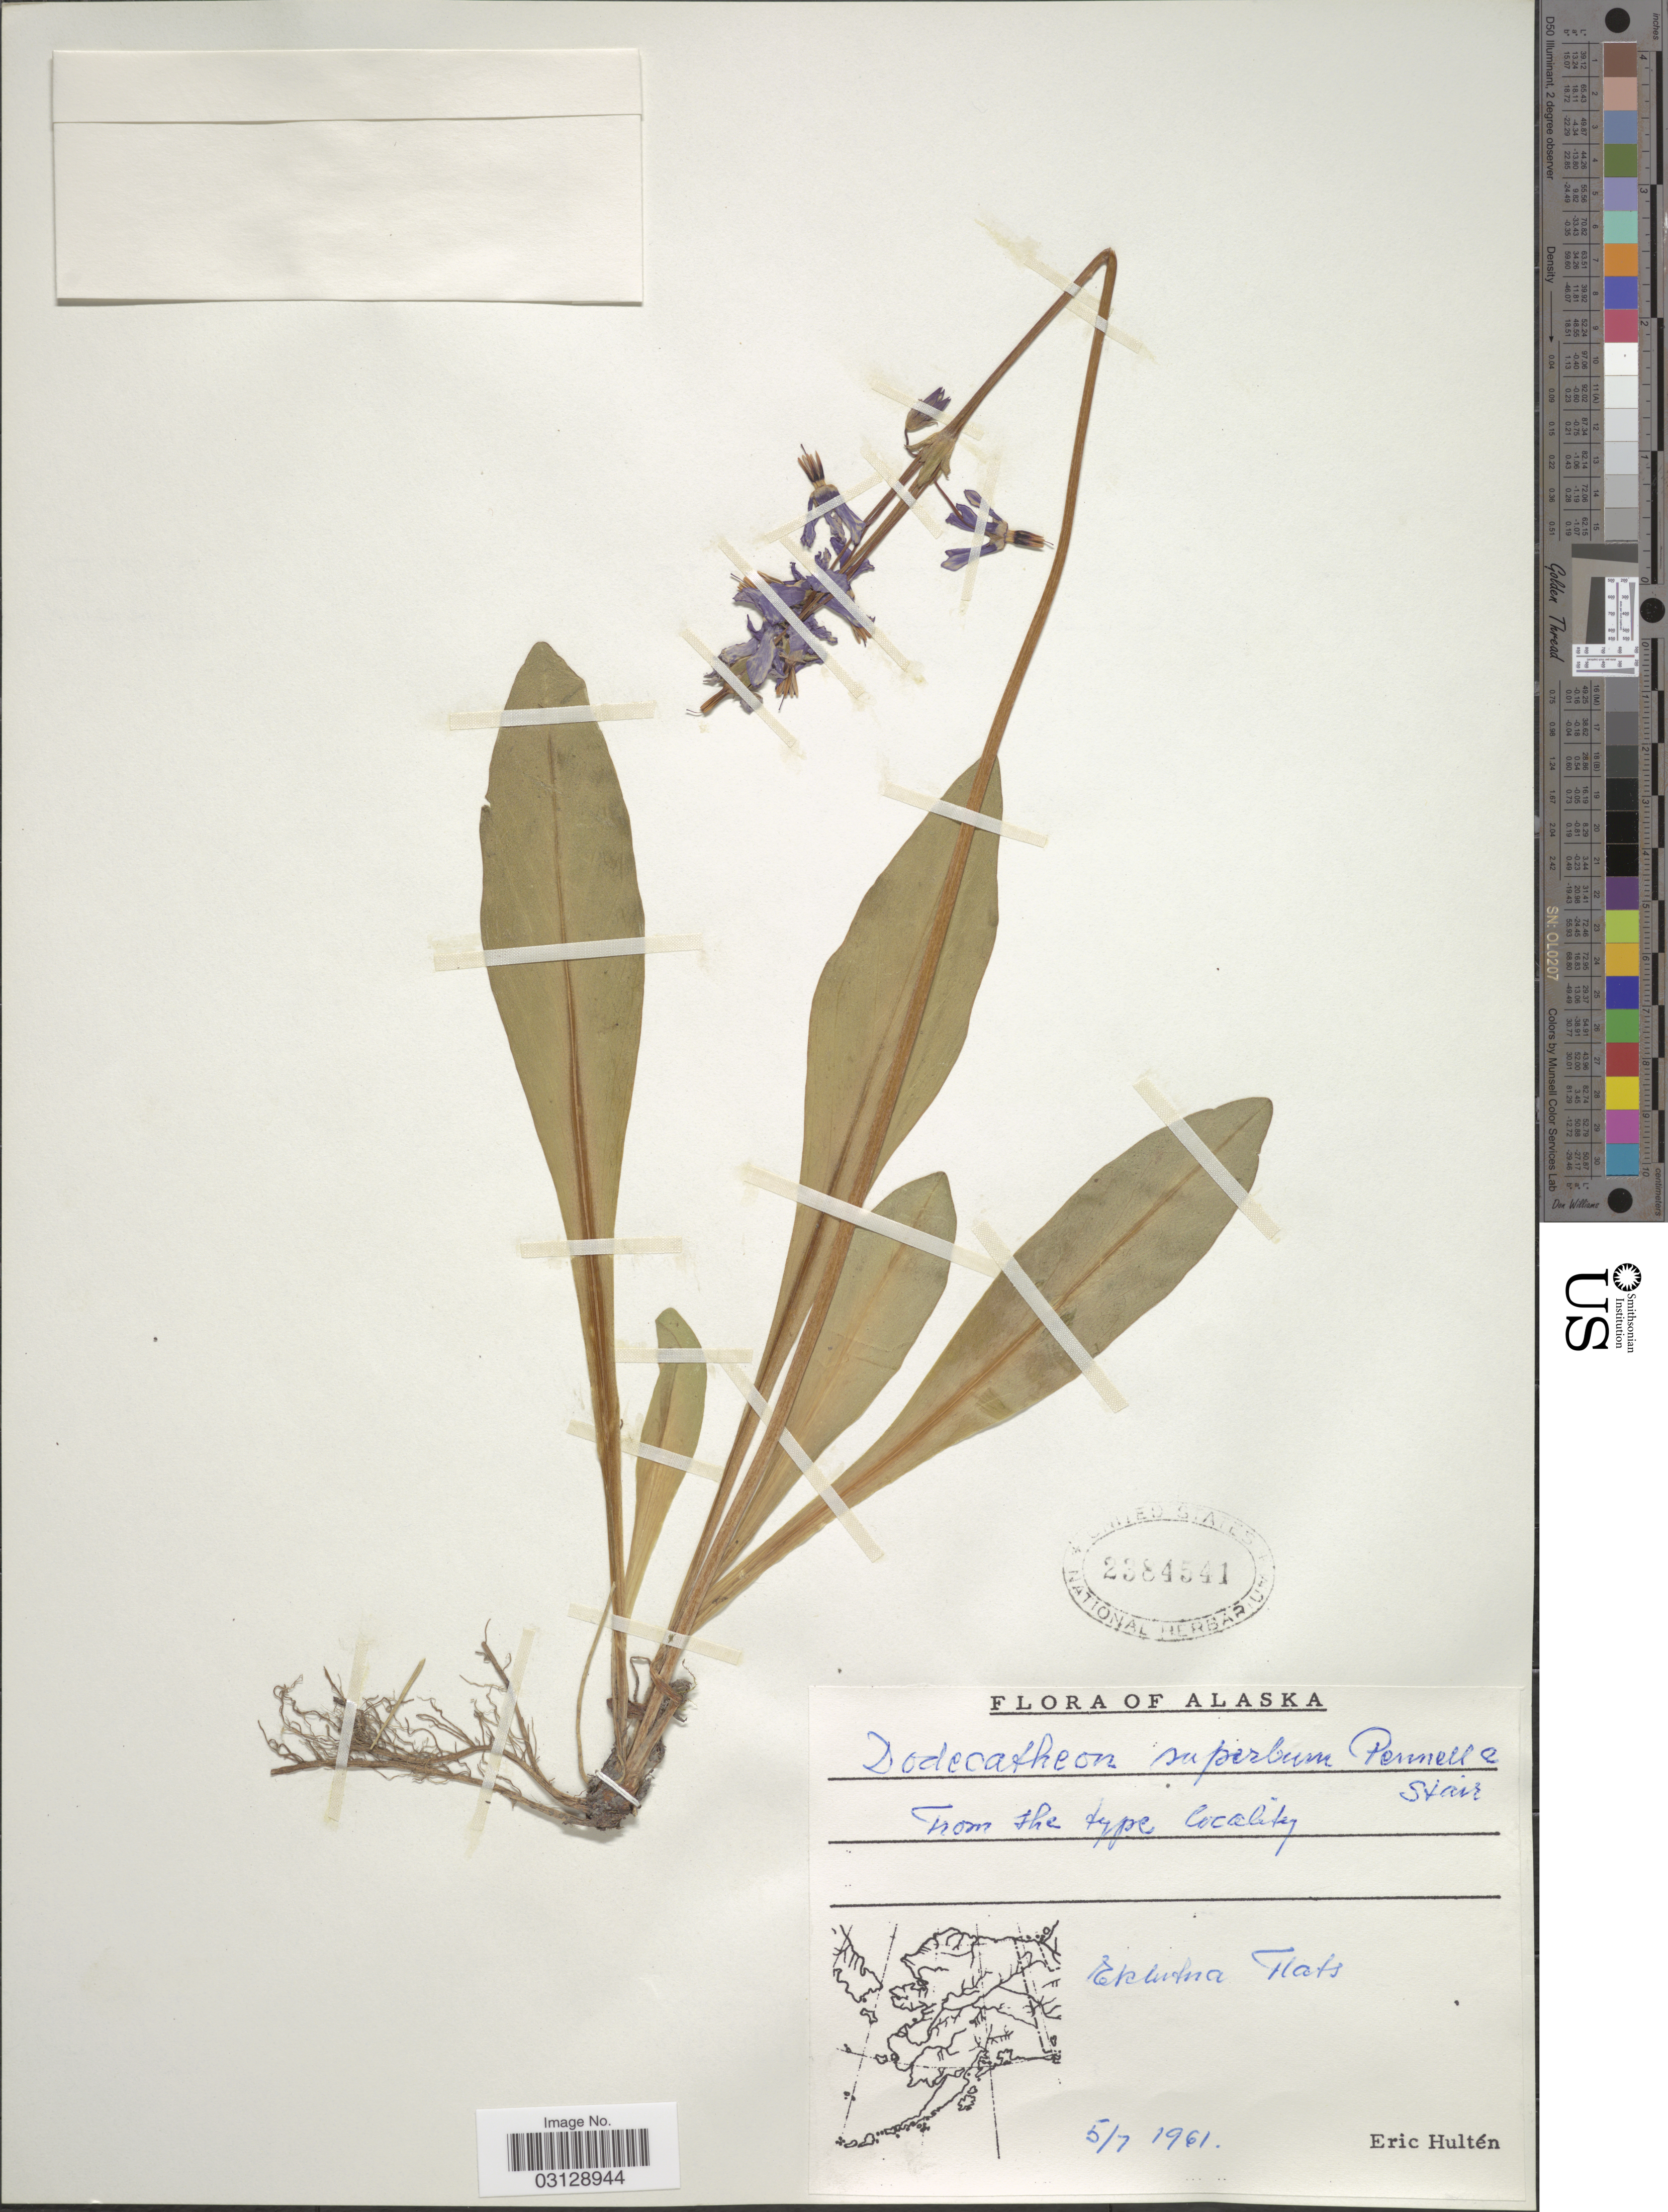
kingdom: Plantae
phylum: Tracheophyta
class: Magnoliopsida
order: Ericales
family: Primulaceae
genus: Dodecatheon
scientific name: Dodecatheon superbum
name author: Pennell & Stair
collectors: E. G. Hultén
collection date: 1961-05-07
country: United States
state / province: Alaska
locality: Eklutna Flats.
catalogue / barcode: US 2384541